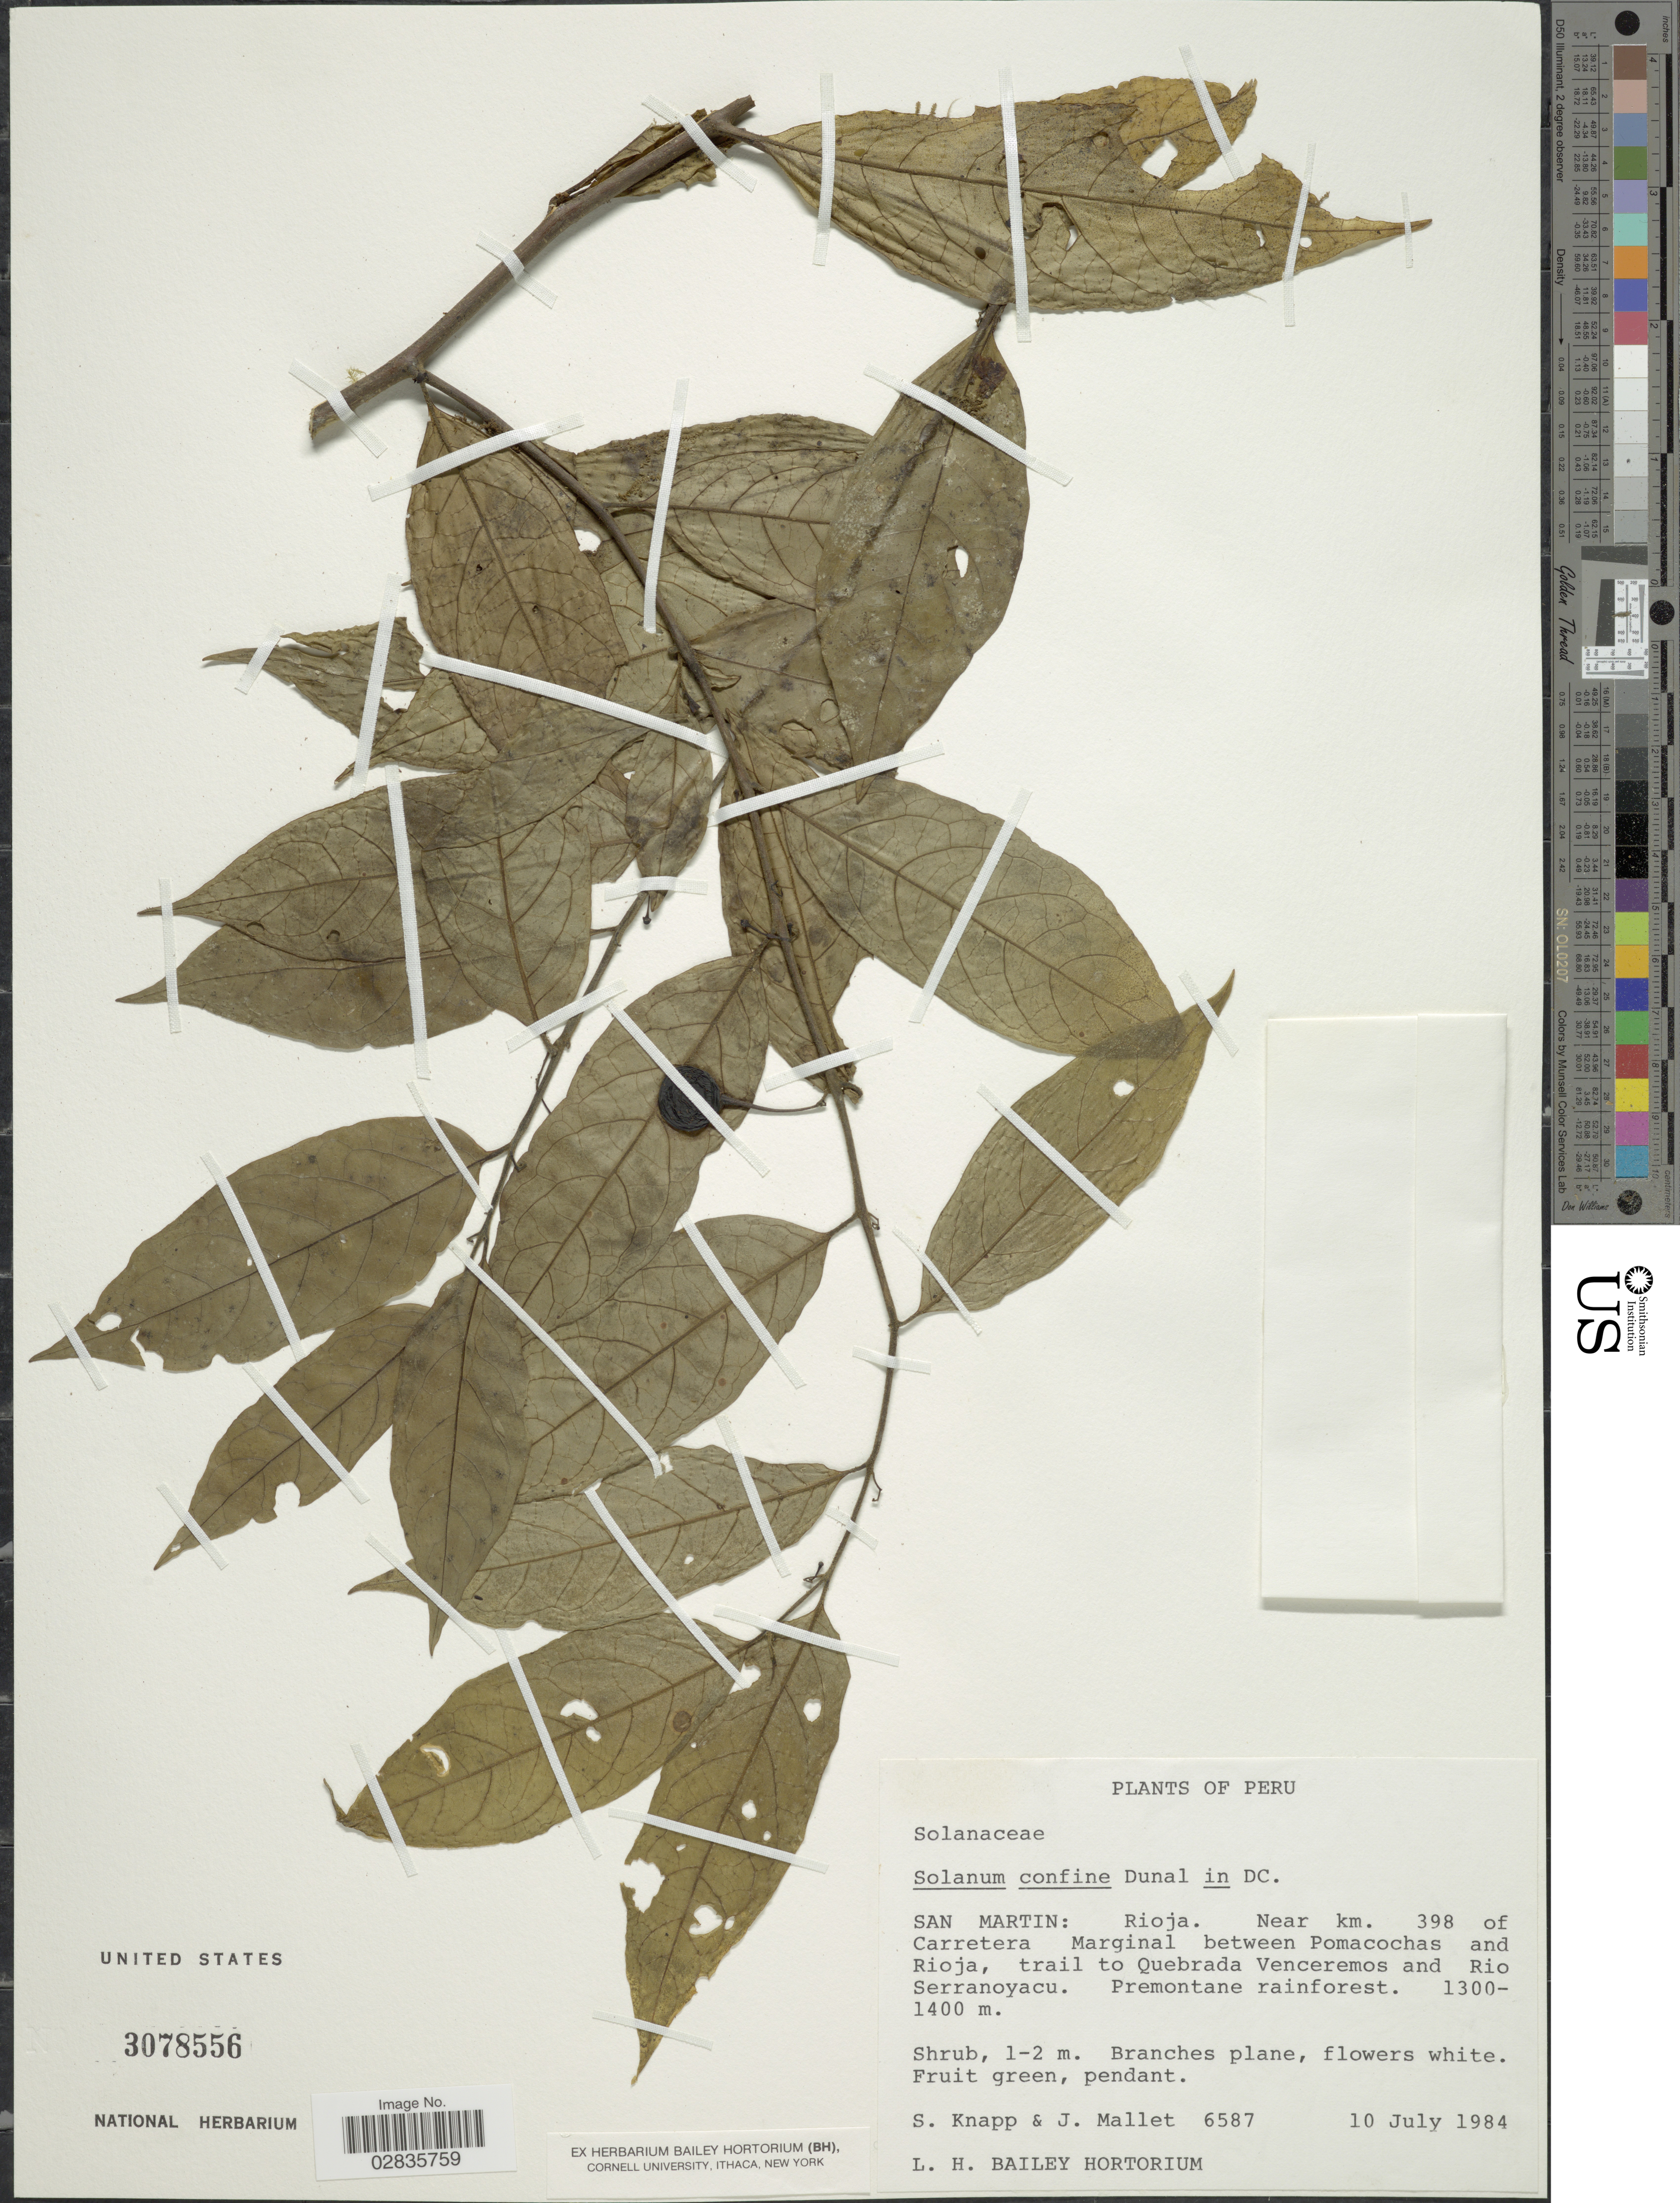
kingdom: Plantae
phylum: Tracheophyta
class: Magnoliopsida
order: Solanales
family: Solanaceae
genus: Solanum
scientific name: Solanum confine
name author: Dunal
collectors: S. Knapp & J. Mallet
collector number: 6587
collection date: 1984-07-10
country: Peru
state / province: San Martín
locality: Rioja, near km. 398 of Carretera Marginal between Pomacochas and Rioja, trail to Quebrada Venceremos and Rio Serranoyacu.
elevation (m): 1300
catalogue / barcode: US 3078556